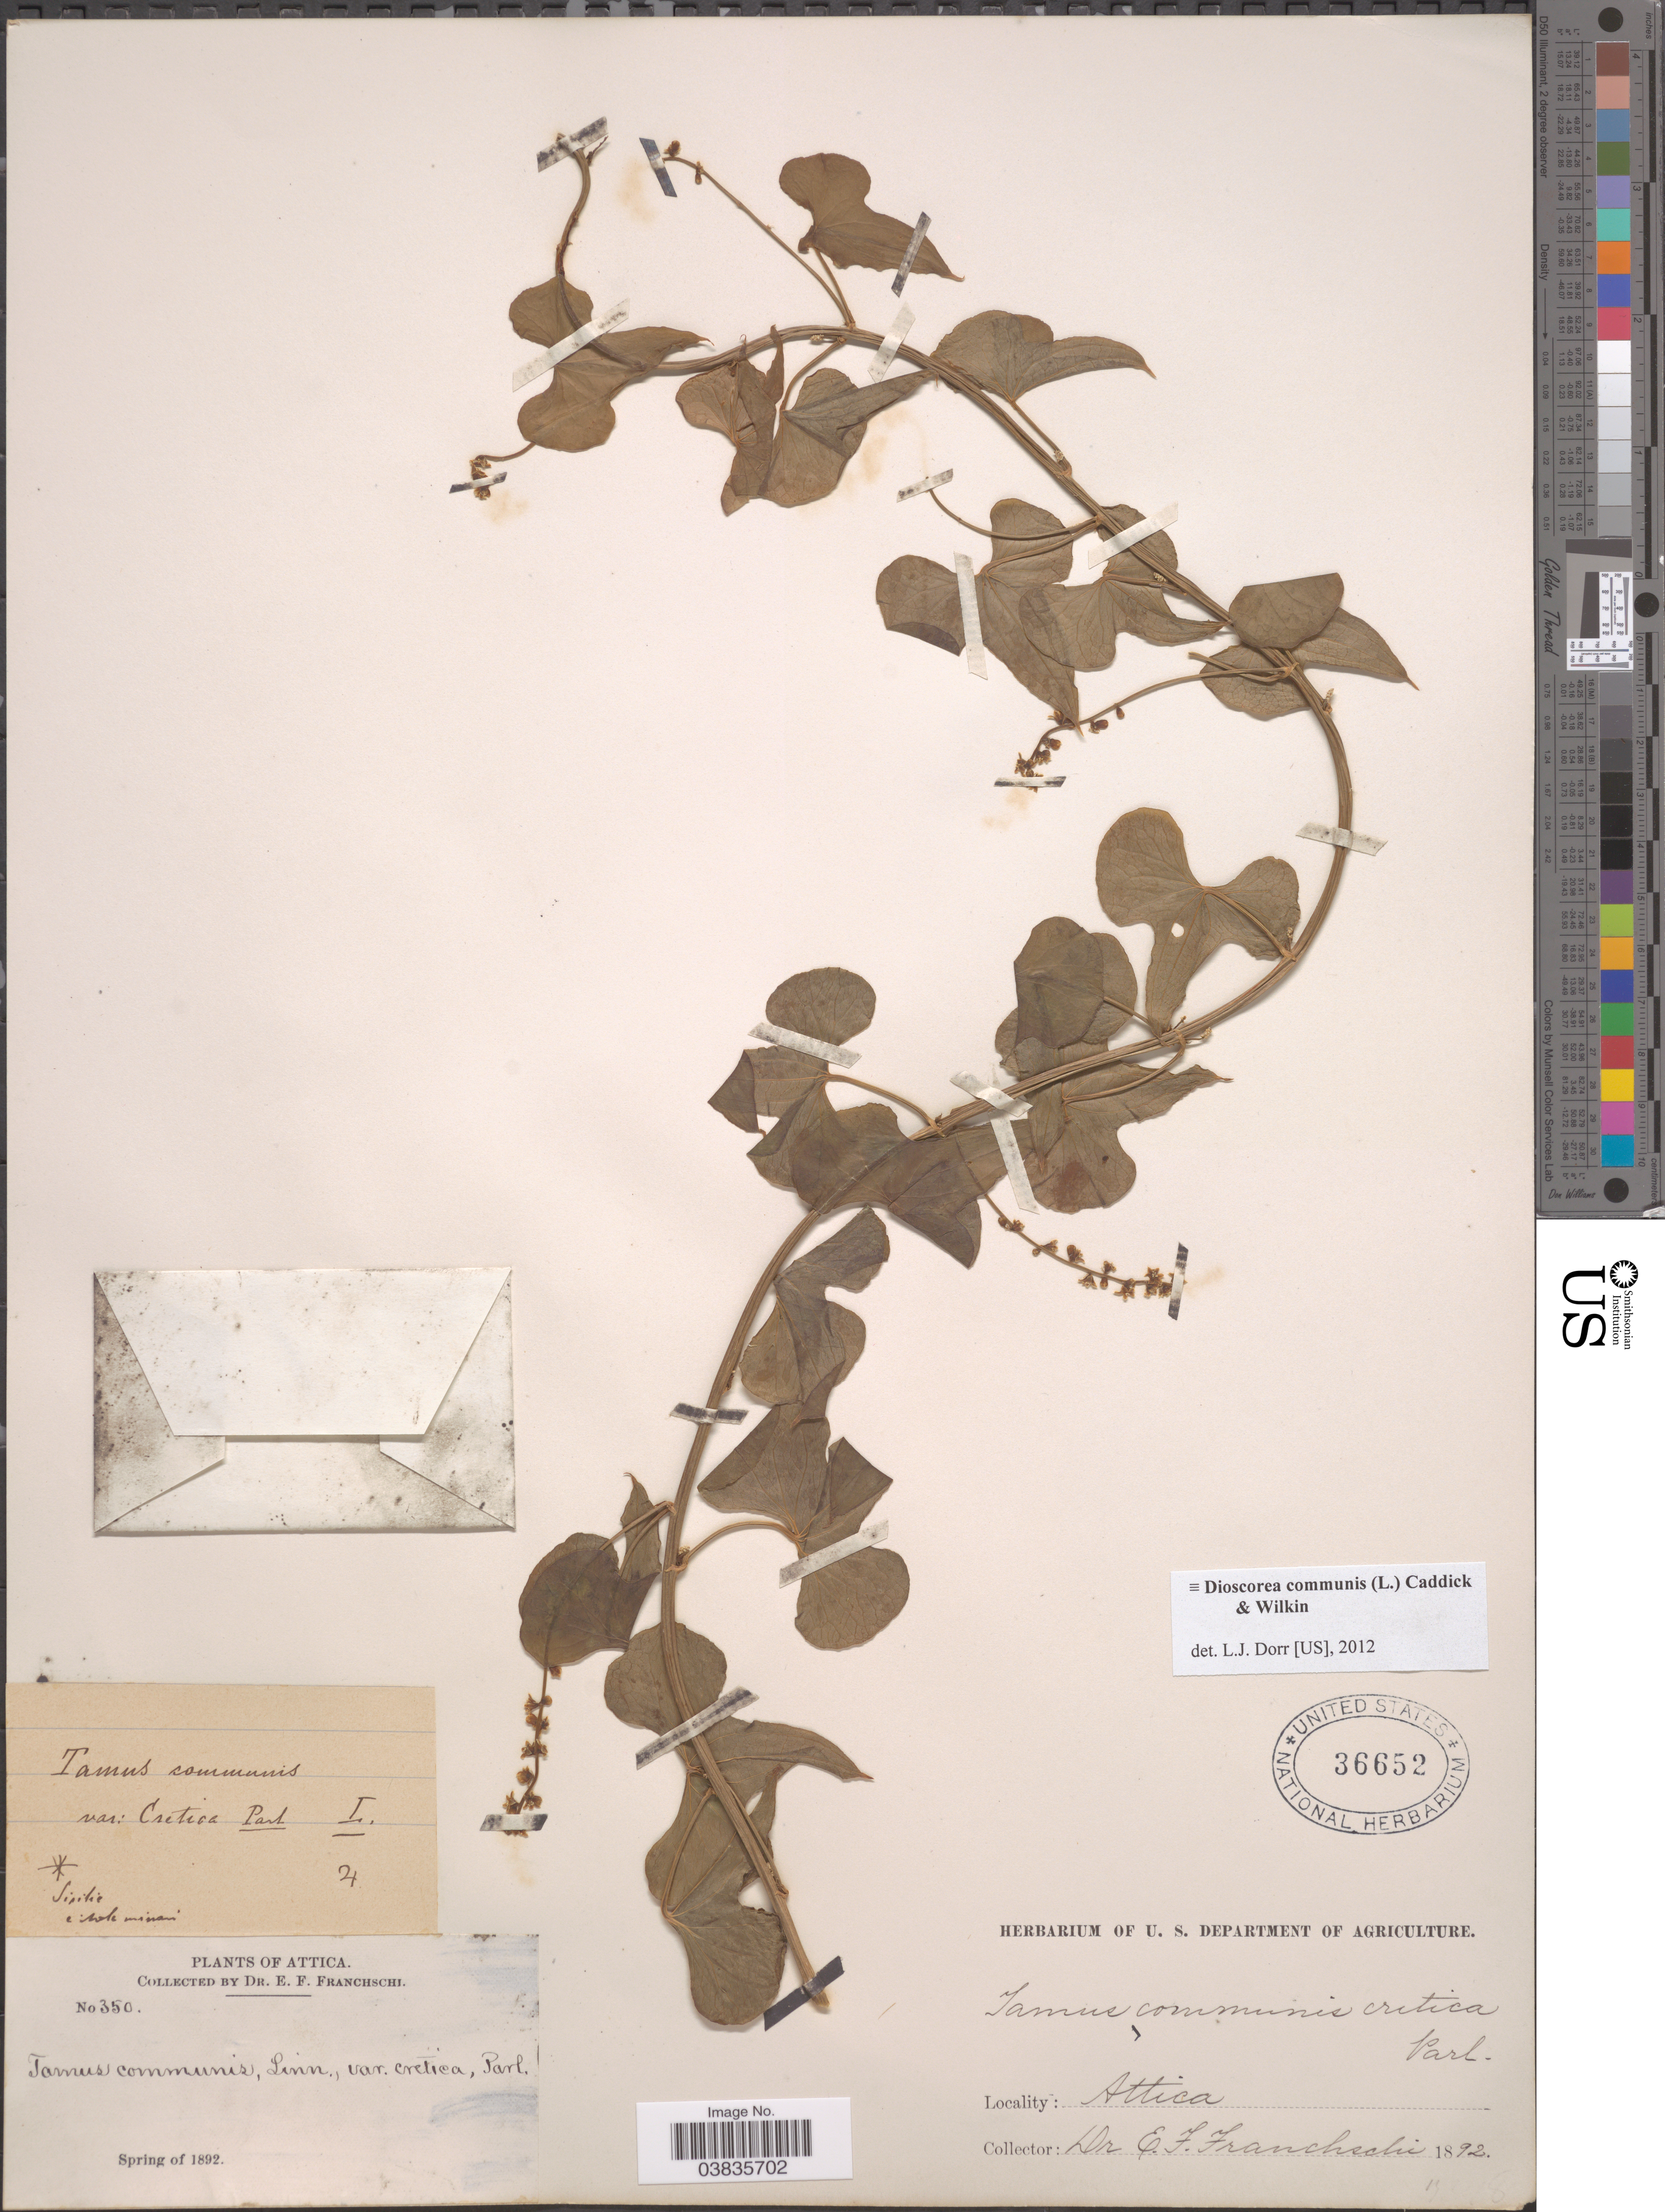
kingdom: Plantae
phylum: Tracheophyta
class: Liliopsida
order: Dioscoreales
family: Dioscoreaceae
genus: Dioscorea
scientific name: Dioscorea communis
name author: (L.) Caddick & Wilkin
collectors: E. Franchschi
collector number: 350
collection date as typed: Spring of 1892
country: Greece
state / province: Attica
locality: Attica.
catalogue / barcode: US 36652